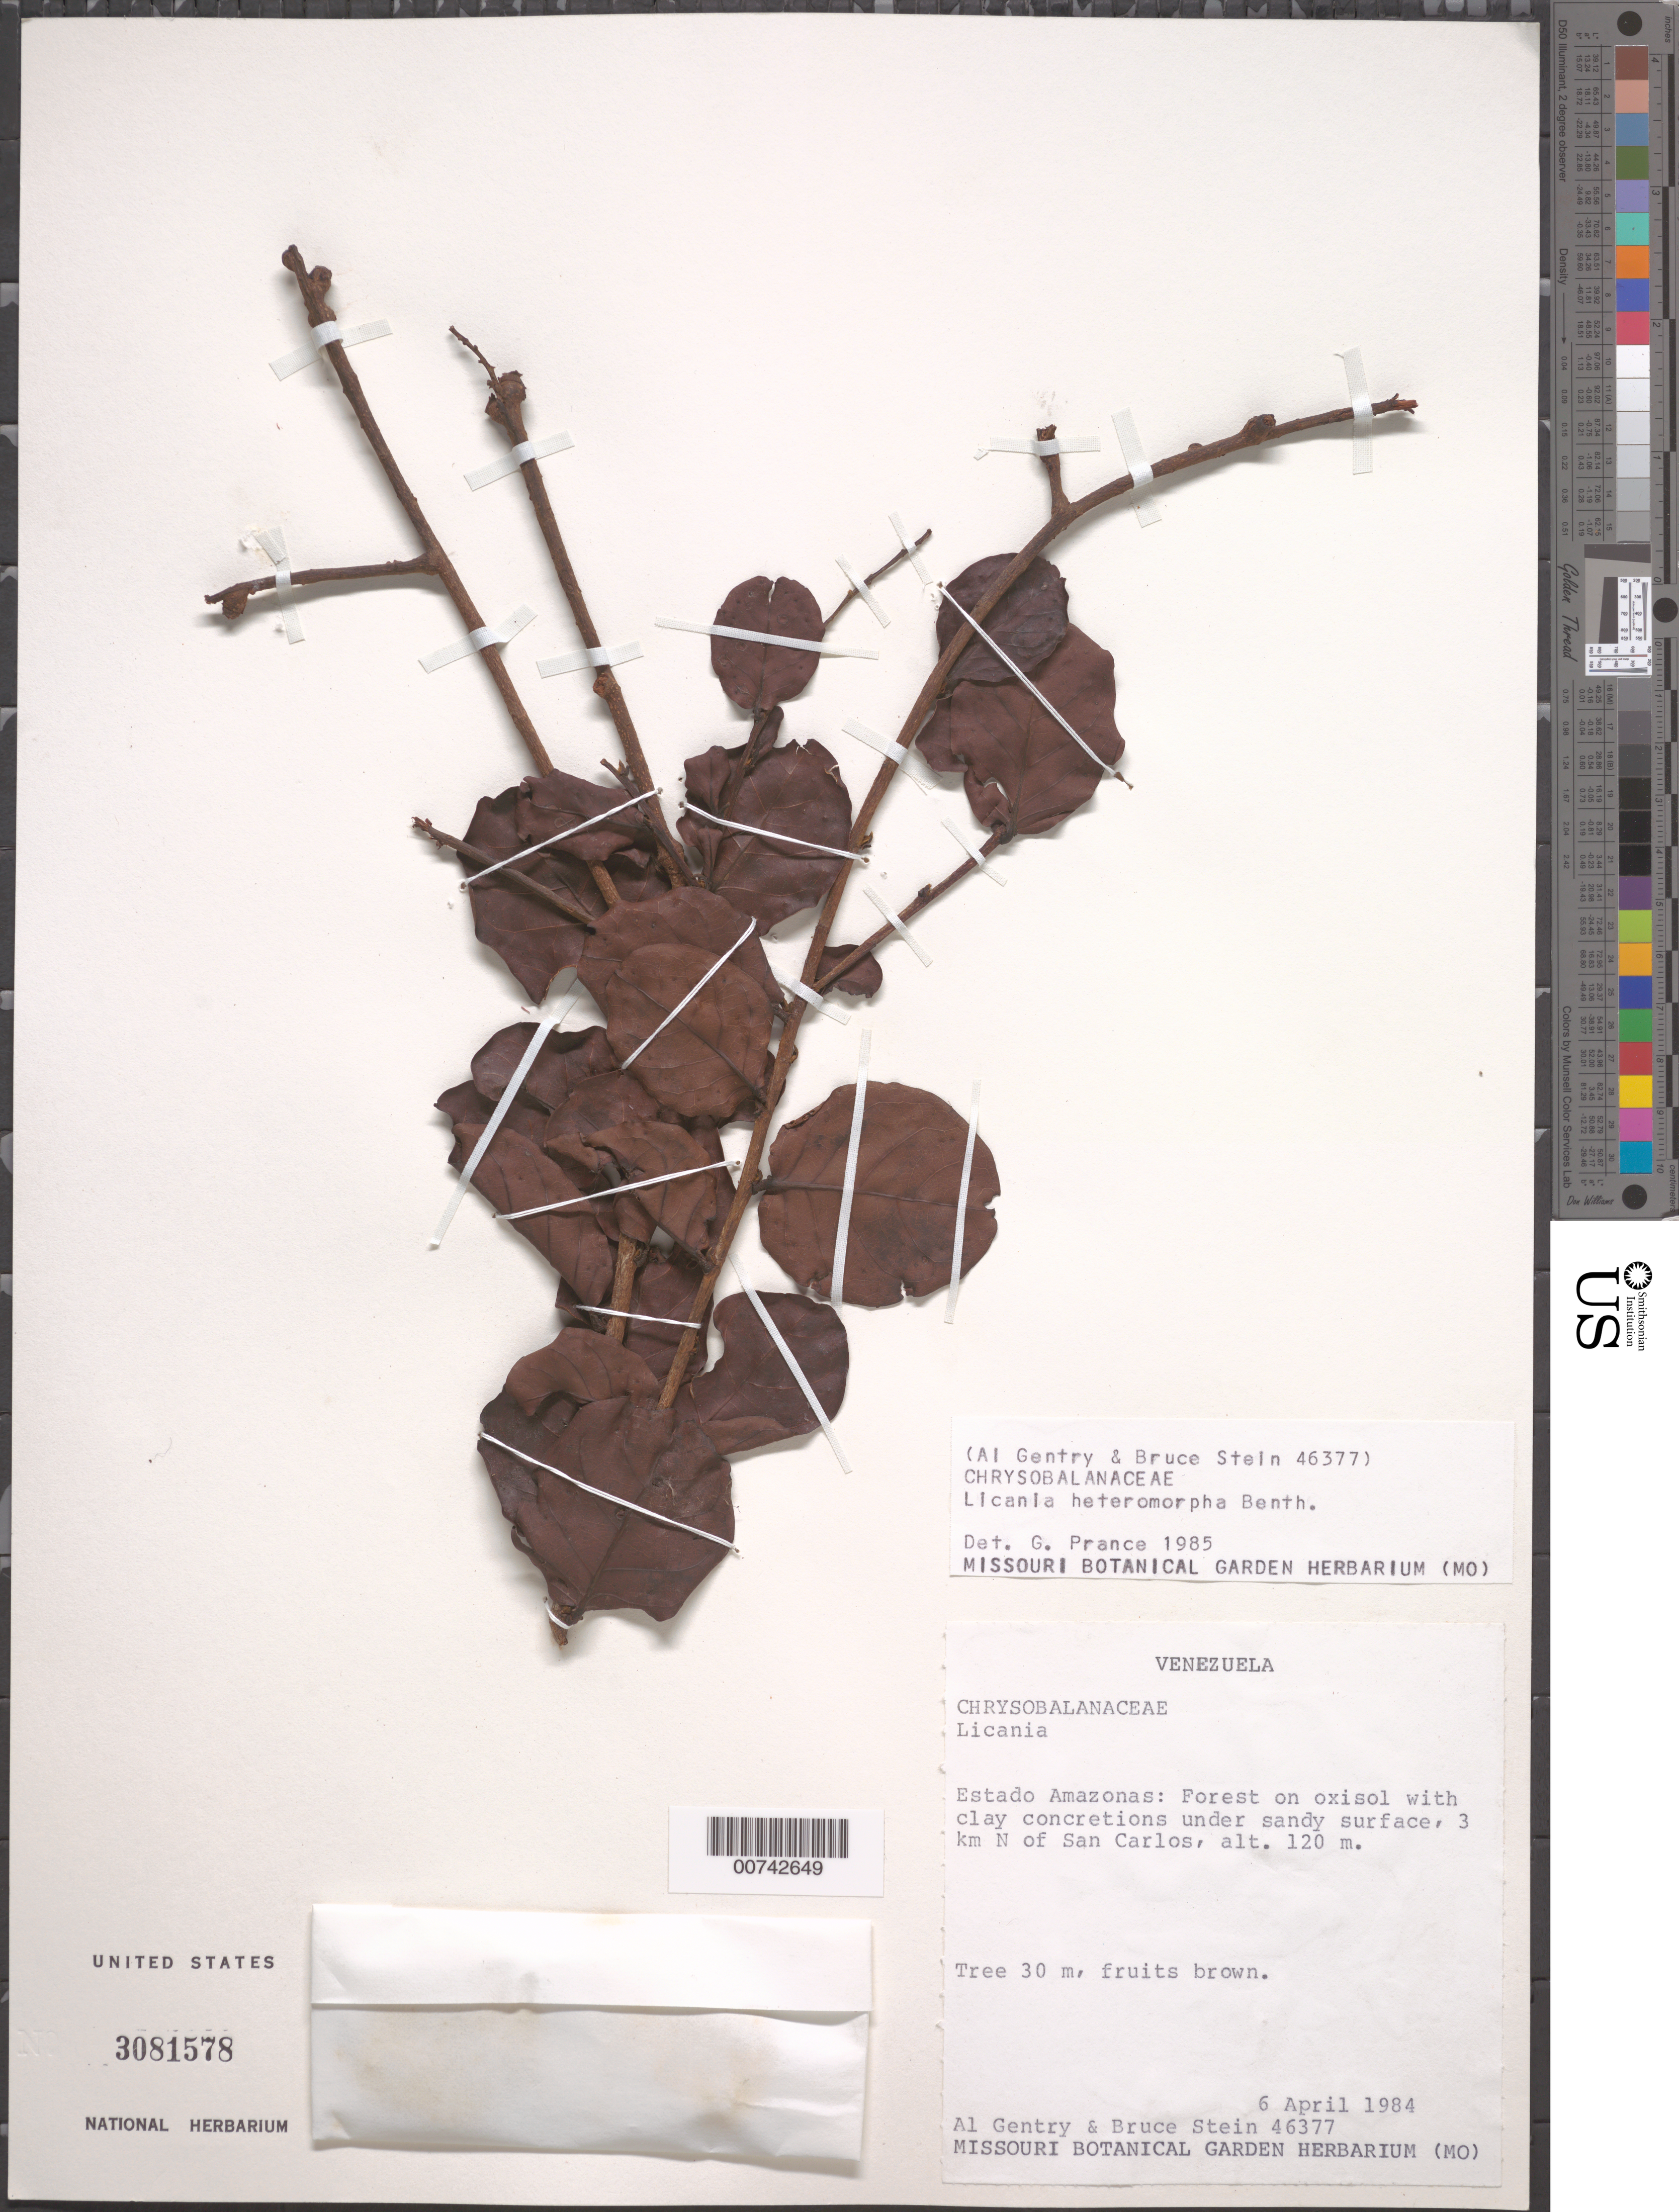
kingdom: Plantae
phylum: Tracheophyta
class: Magnoliopsida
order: Malpighiales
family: Chrysobalanaceae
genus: Hymenopus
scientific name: Hymenopus heteromorphus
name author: (Benth.) Sothers & Prance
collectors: A. H. Gentry & B. Stein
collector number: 46377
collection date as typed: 6-Apr-84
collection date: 1984-04-06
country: Venezuela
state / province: Amazonas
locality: San Carlos de Río Negro, 3 km N of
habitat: Forest on oxisol with clay concretions under sandy surface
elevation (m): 120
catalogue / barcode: US 3081578